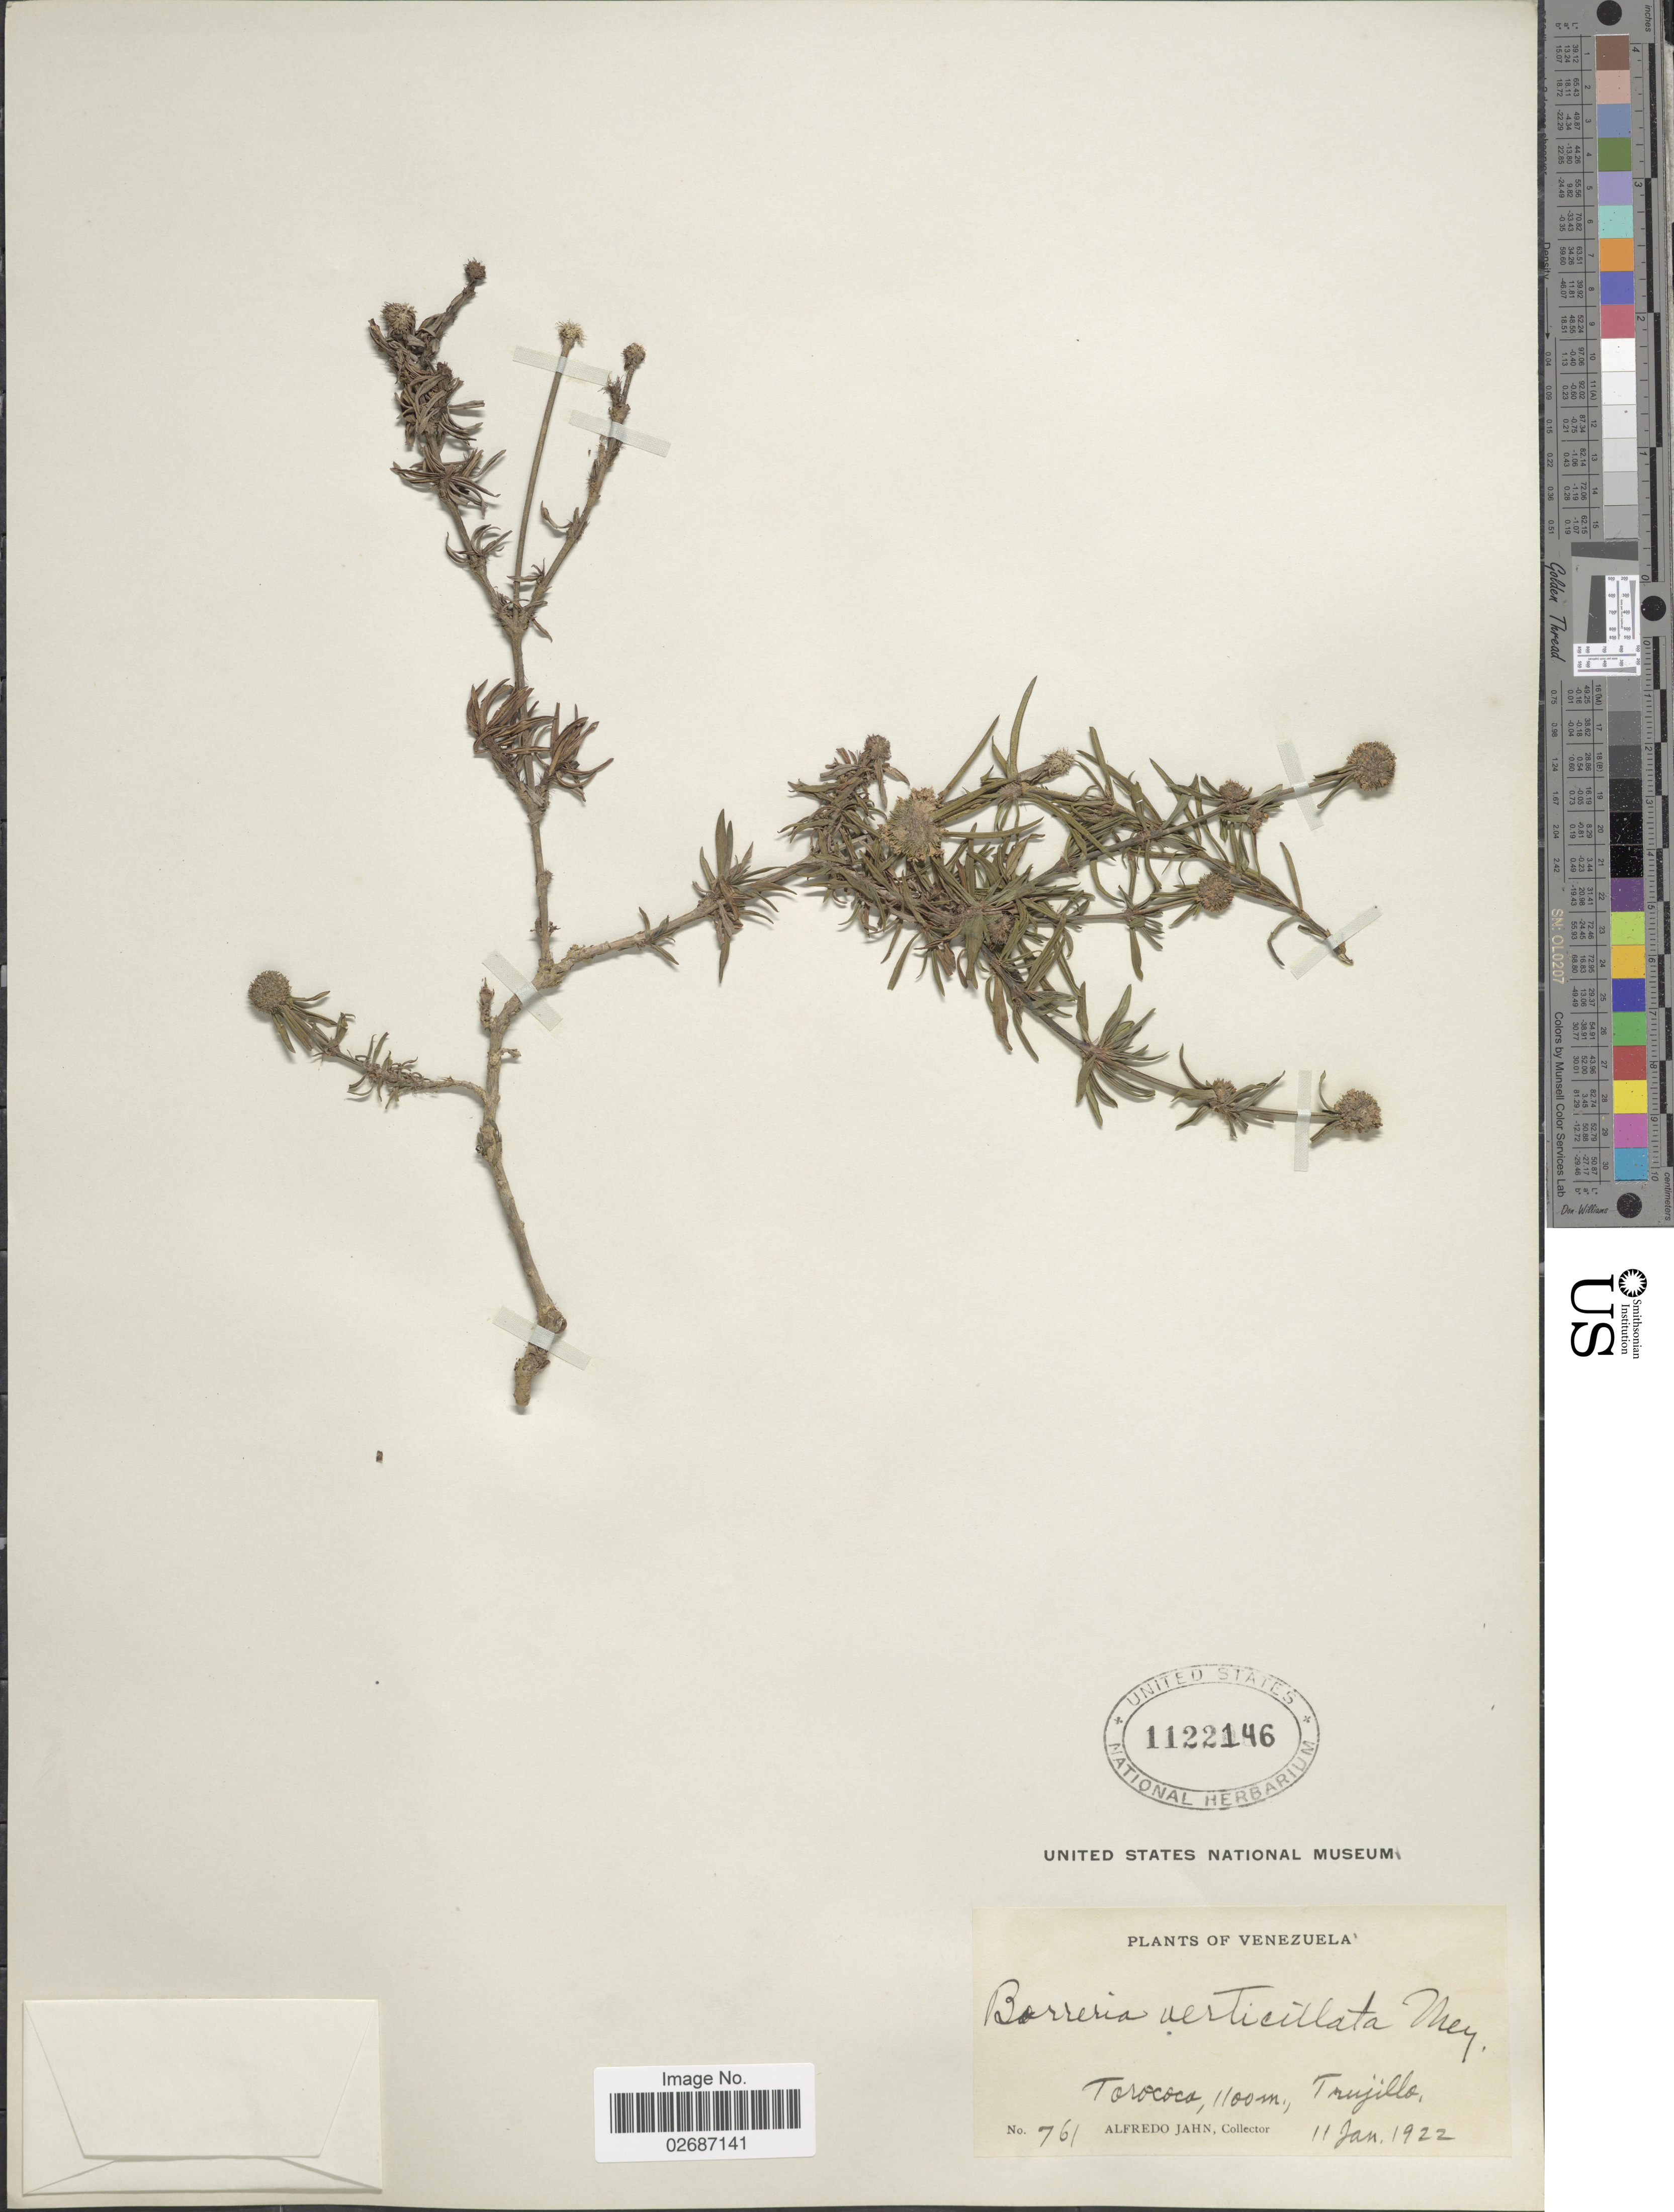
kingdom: Plantae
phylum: Tracheophyta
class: Magnoliopsida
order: Gentianales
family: Rubiaceae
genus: Borreria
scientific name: Borreria verticillata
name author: (L.) G. Mey.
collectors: A. Jahn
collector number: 761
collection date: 1922-01-11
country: Venezuela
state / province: Trujillo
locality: Torococa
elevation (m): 1100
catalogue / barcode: US 1122146